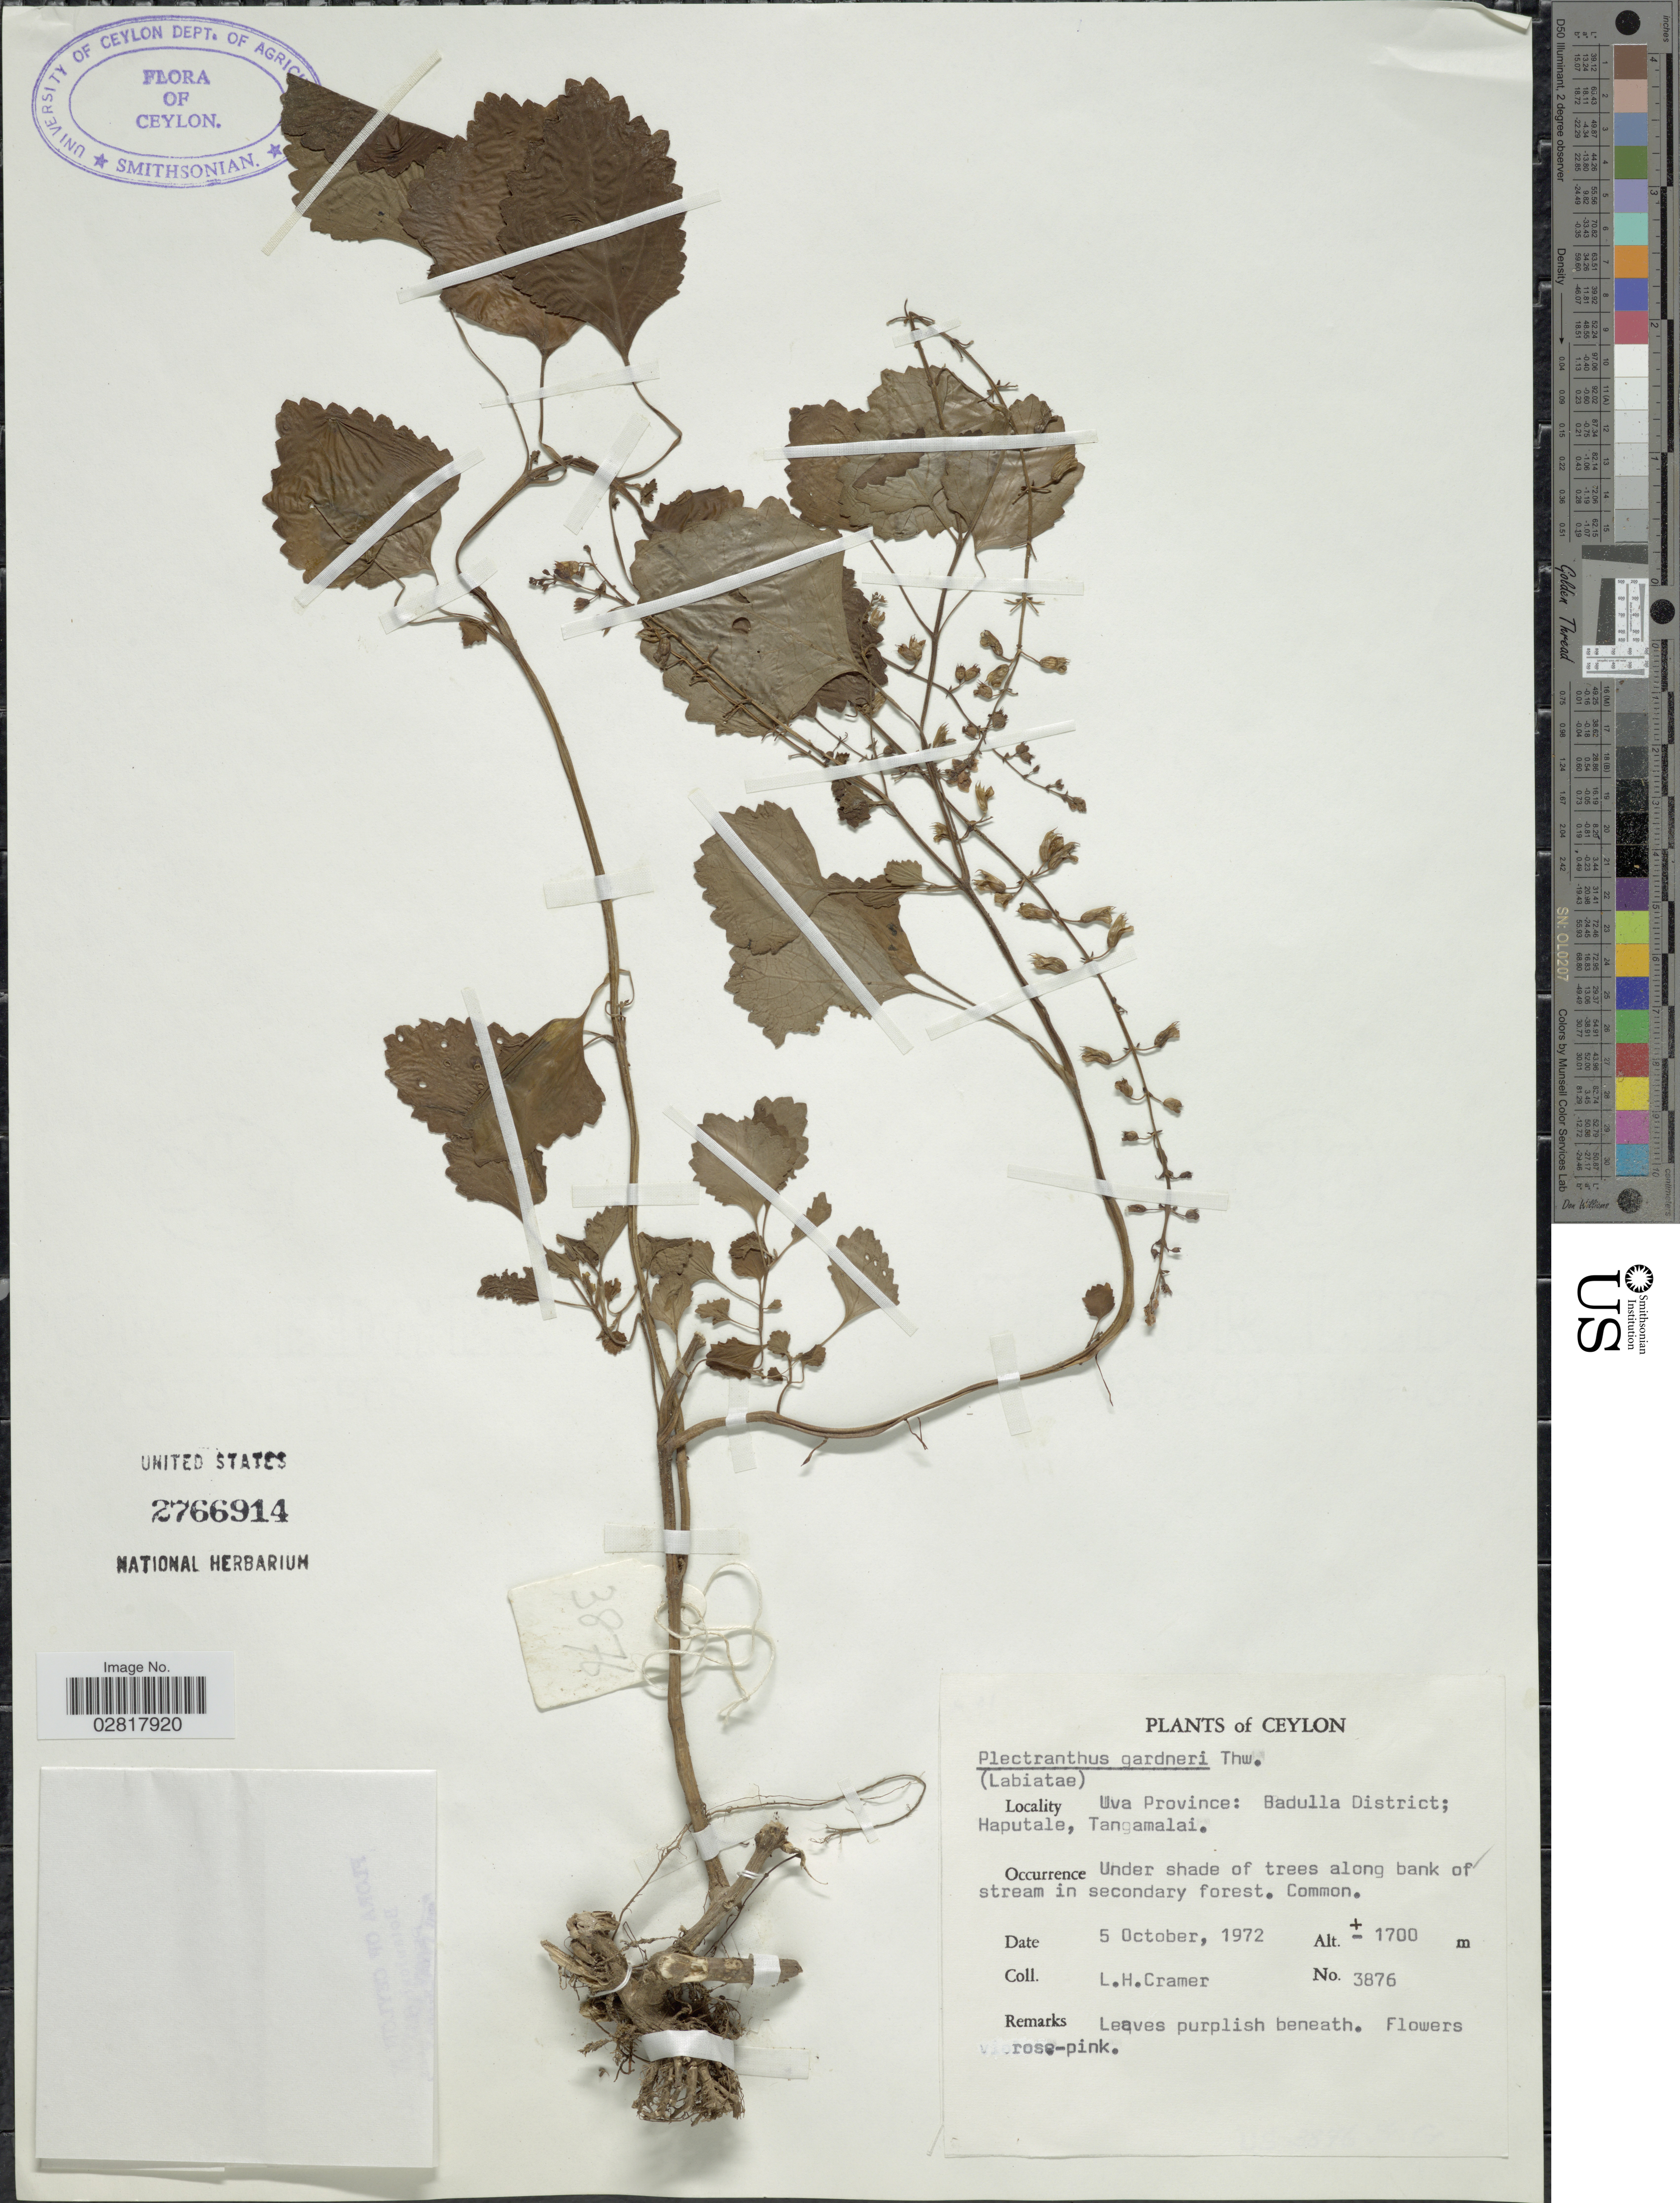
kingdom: Plantae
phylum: Tracheophyta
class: Magnoliopsida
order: Lamiales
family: Lamiaceae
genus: Plectranthus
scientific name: Plectranthus gardneri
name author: Thwaites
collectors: L. H. Cramer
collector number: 3876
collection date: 1972-10-05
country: Sri Lanka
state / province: Uva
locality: Ceylon. Badulla District: Haputale, Tangamalai.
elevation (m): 1700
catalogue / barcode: US 2766914